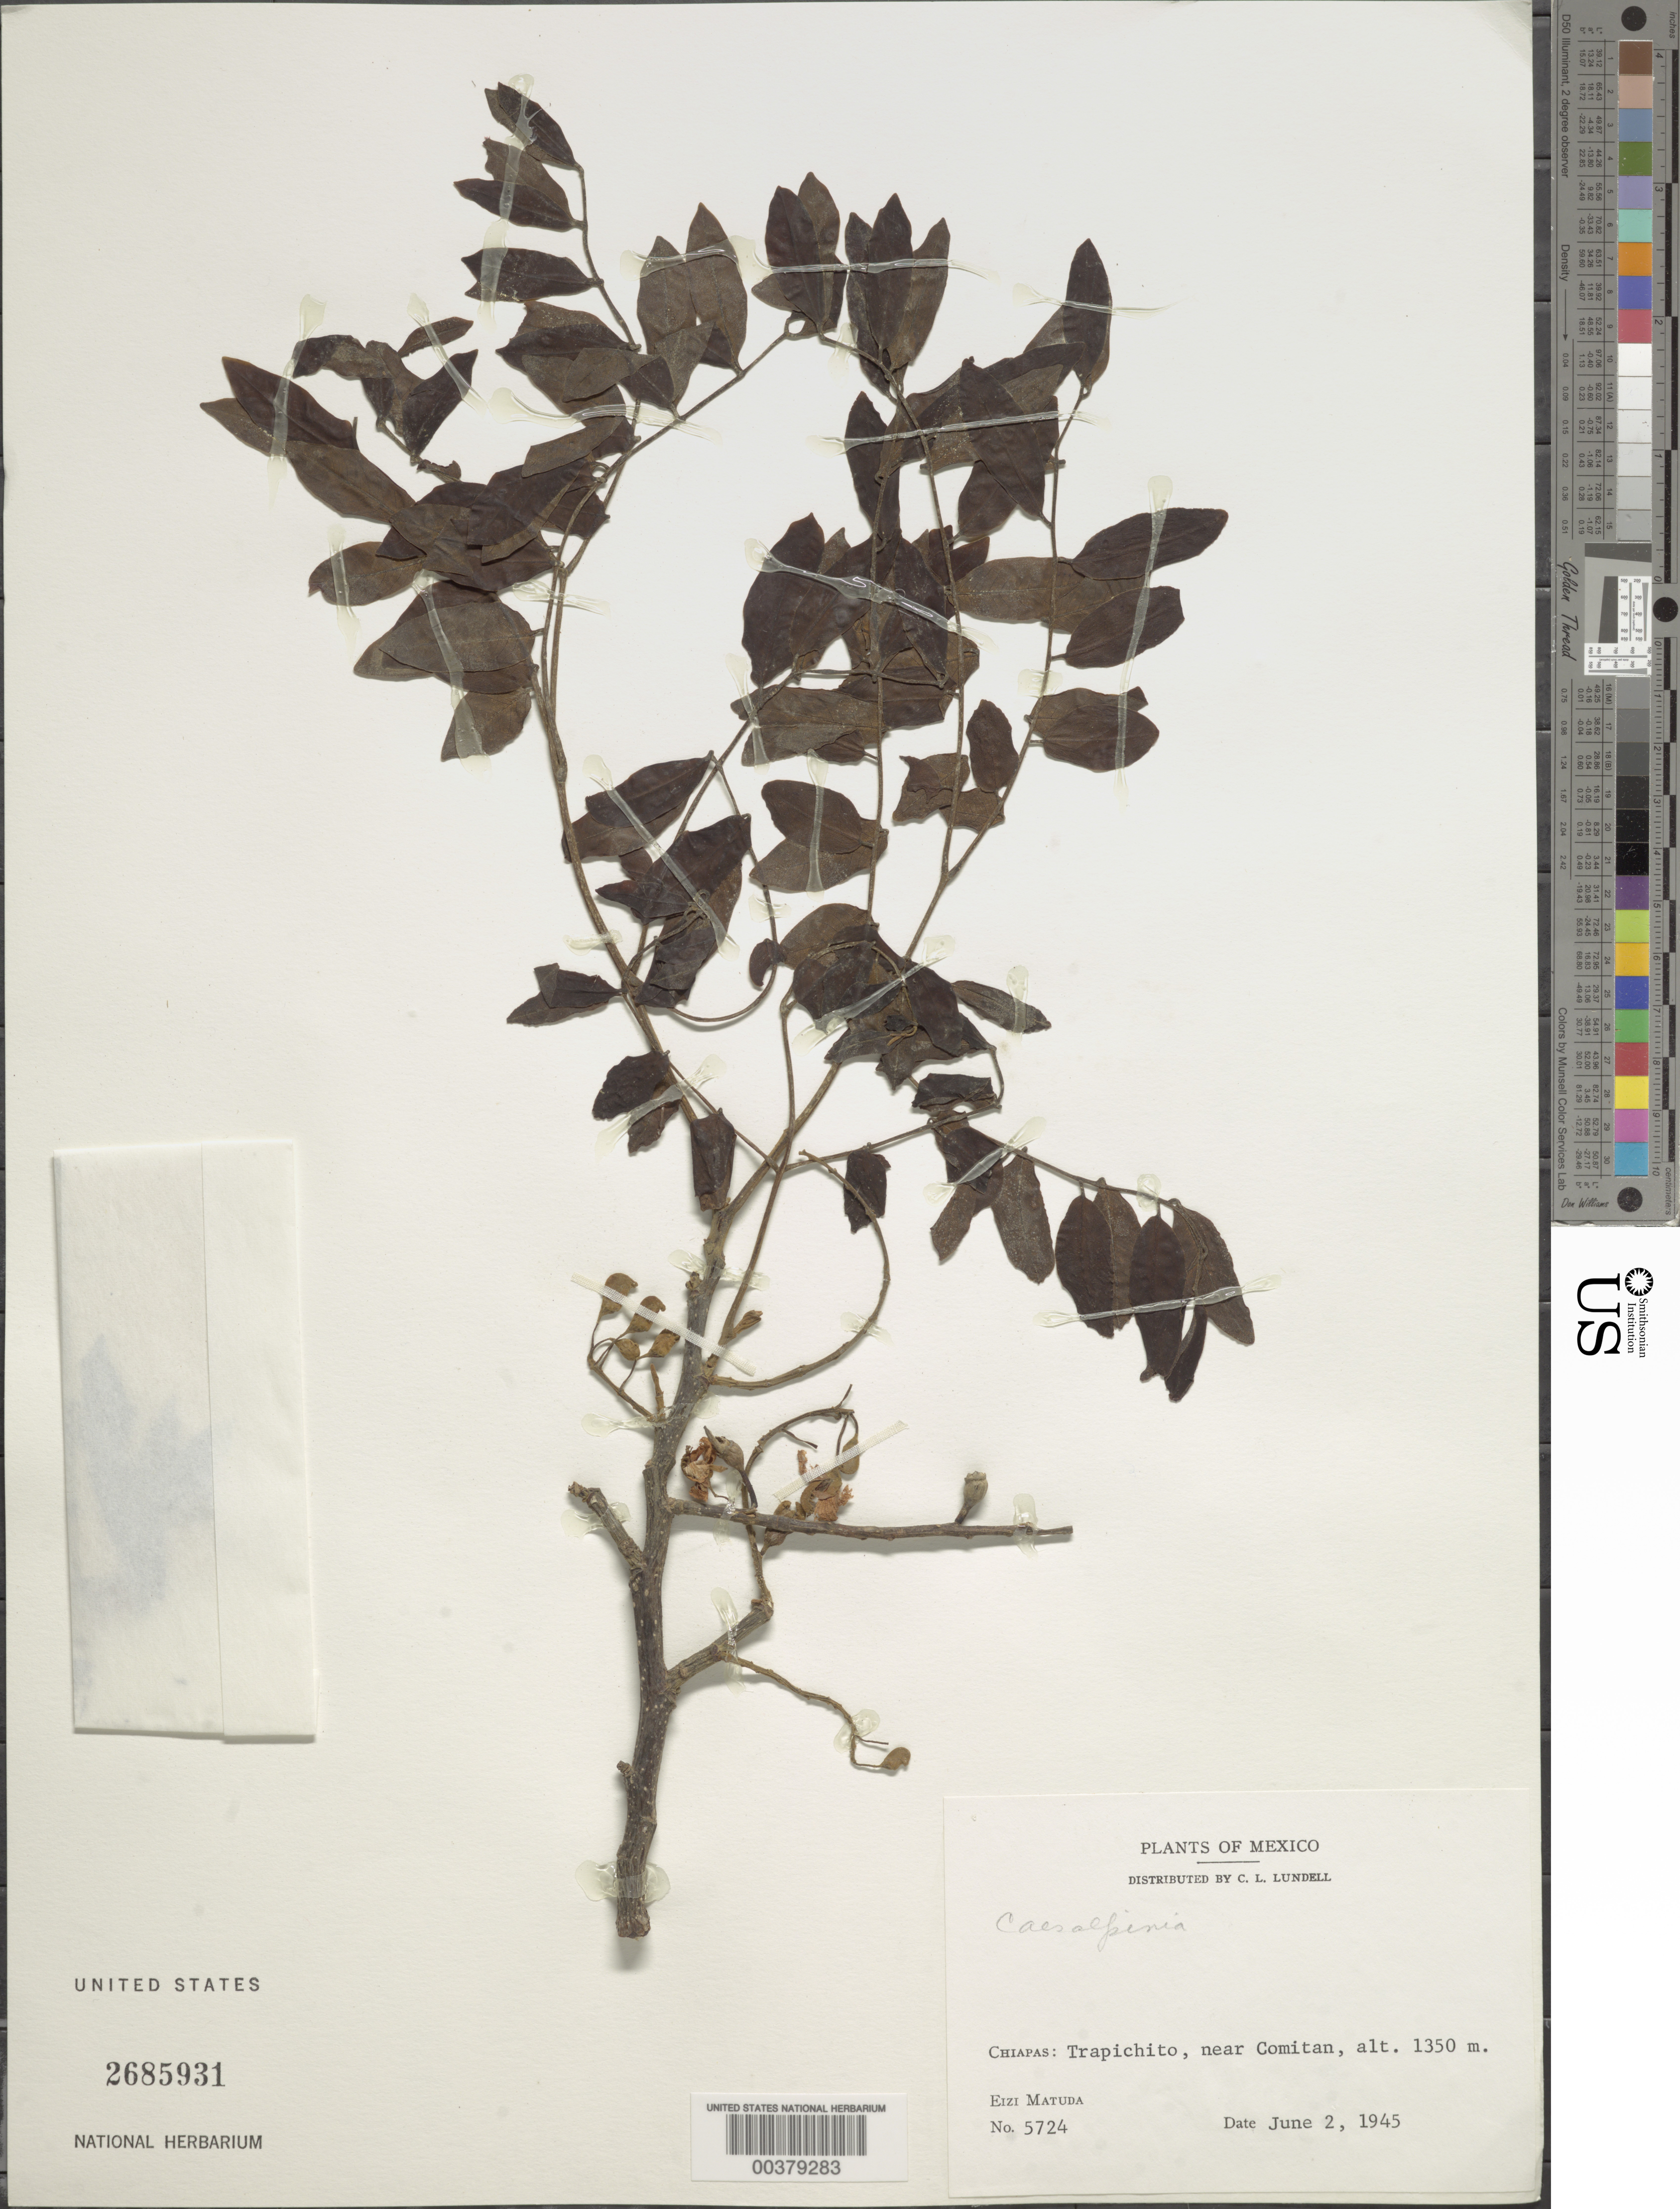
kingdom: Plantae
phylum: Tracheophyta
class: Magnoliopsida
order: Fabales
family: Fabaceae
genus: Caesalpinia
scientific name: Caesalpinia sp.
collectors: E. Matuda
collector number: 5724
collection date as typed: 02 Jun 1945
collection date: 1945-06-02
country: Mexico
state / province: Chiapas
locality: Trapichito, near Comitan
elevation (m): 1350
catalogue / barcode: US 2685931